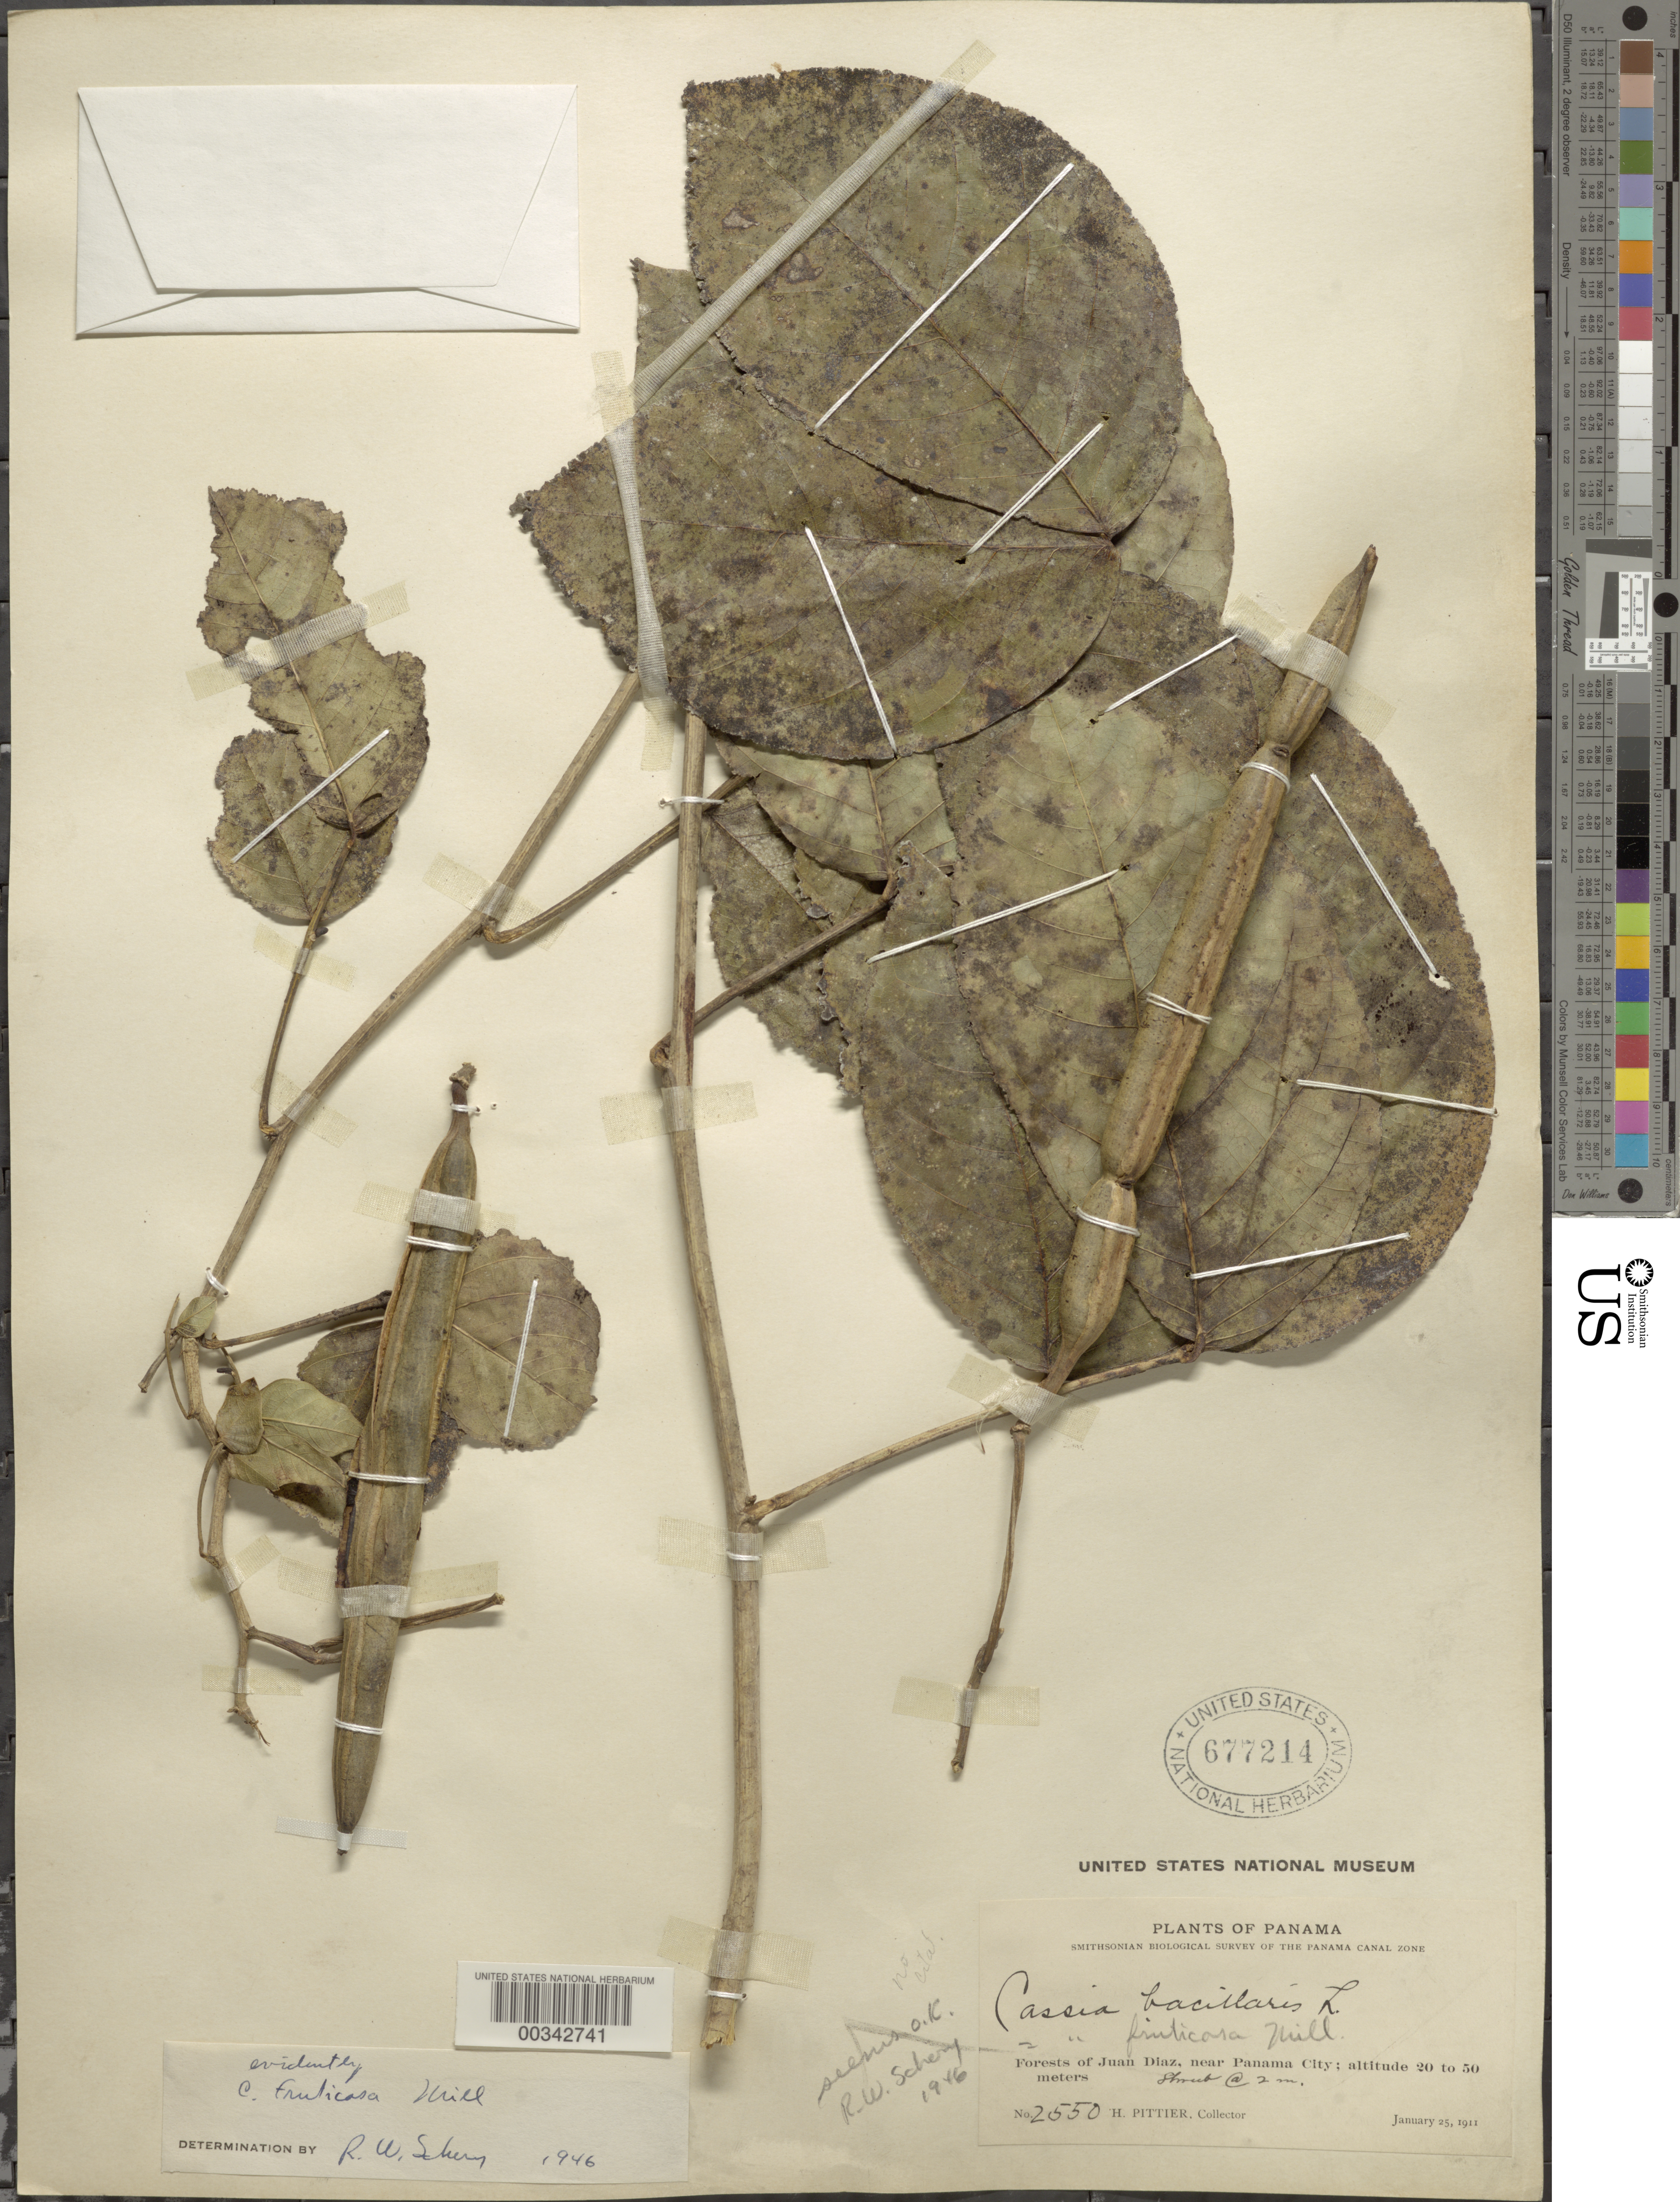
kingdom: Plantae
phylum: Tracheophyta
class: Magnoliopsida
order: Fabales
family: Fabaceae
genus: Senna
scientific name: Senna bacillaris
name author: (L. f.) H.S. Irwin & Barneby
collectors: H. F. Pittier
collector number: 2550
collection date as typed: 25 Jan 1911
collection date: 1911-01-25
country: Panama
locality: Forests of Juan Diaz, near Panama City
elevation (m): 20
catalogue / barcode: US 677214